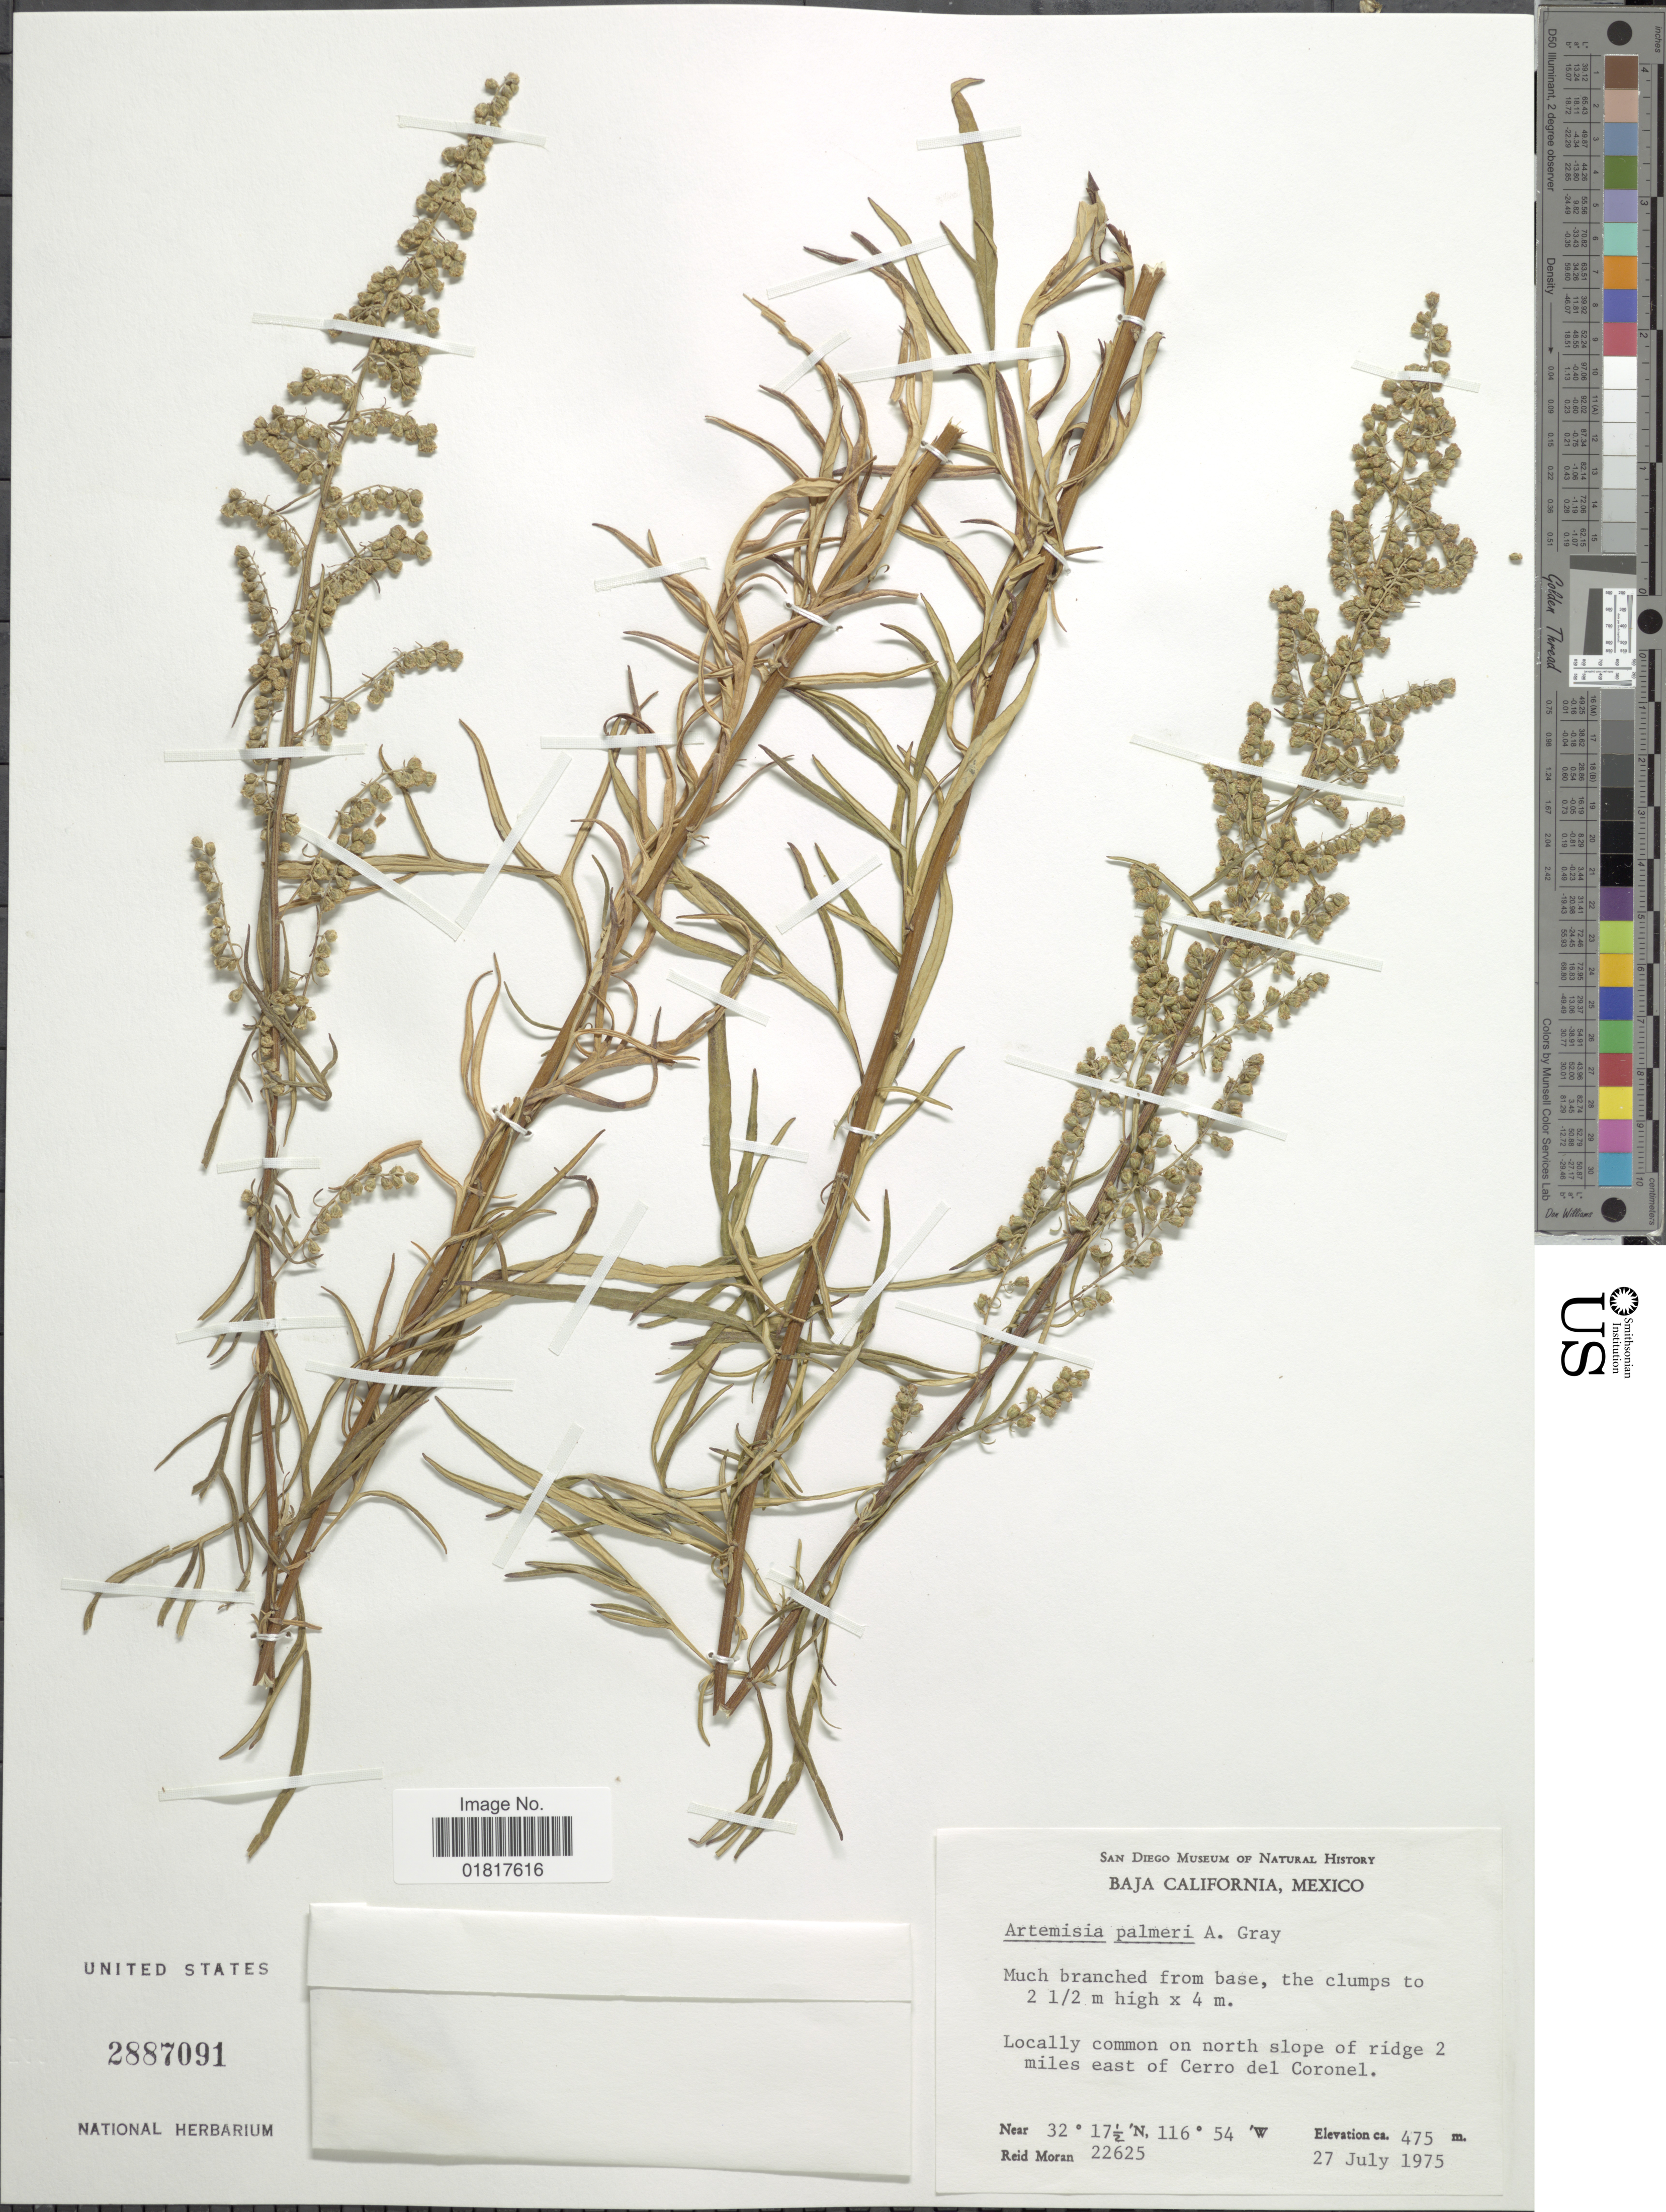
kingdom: Plantae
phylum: Tracheophyta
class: Magnoliopsida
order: Asterales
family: Asteraceae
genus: Artemisia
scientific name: Artemisia palmeri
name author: A. Gray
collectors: R. V. Moran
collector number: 22625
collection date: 1975-07-27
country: Mexico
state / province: Baja California Norte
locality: Common on north slope of ridge 2 miles east of Cerro del Coronel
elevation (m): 475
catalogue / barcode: US 2887091